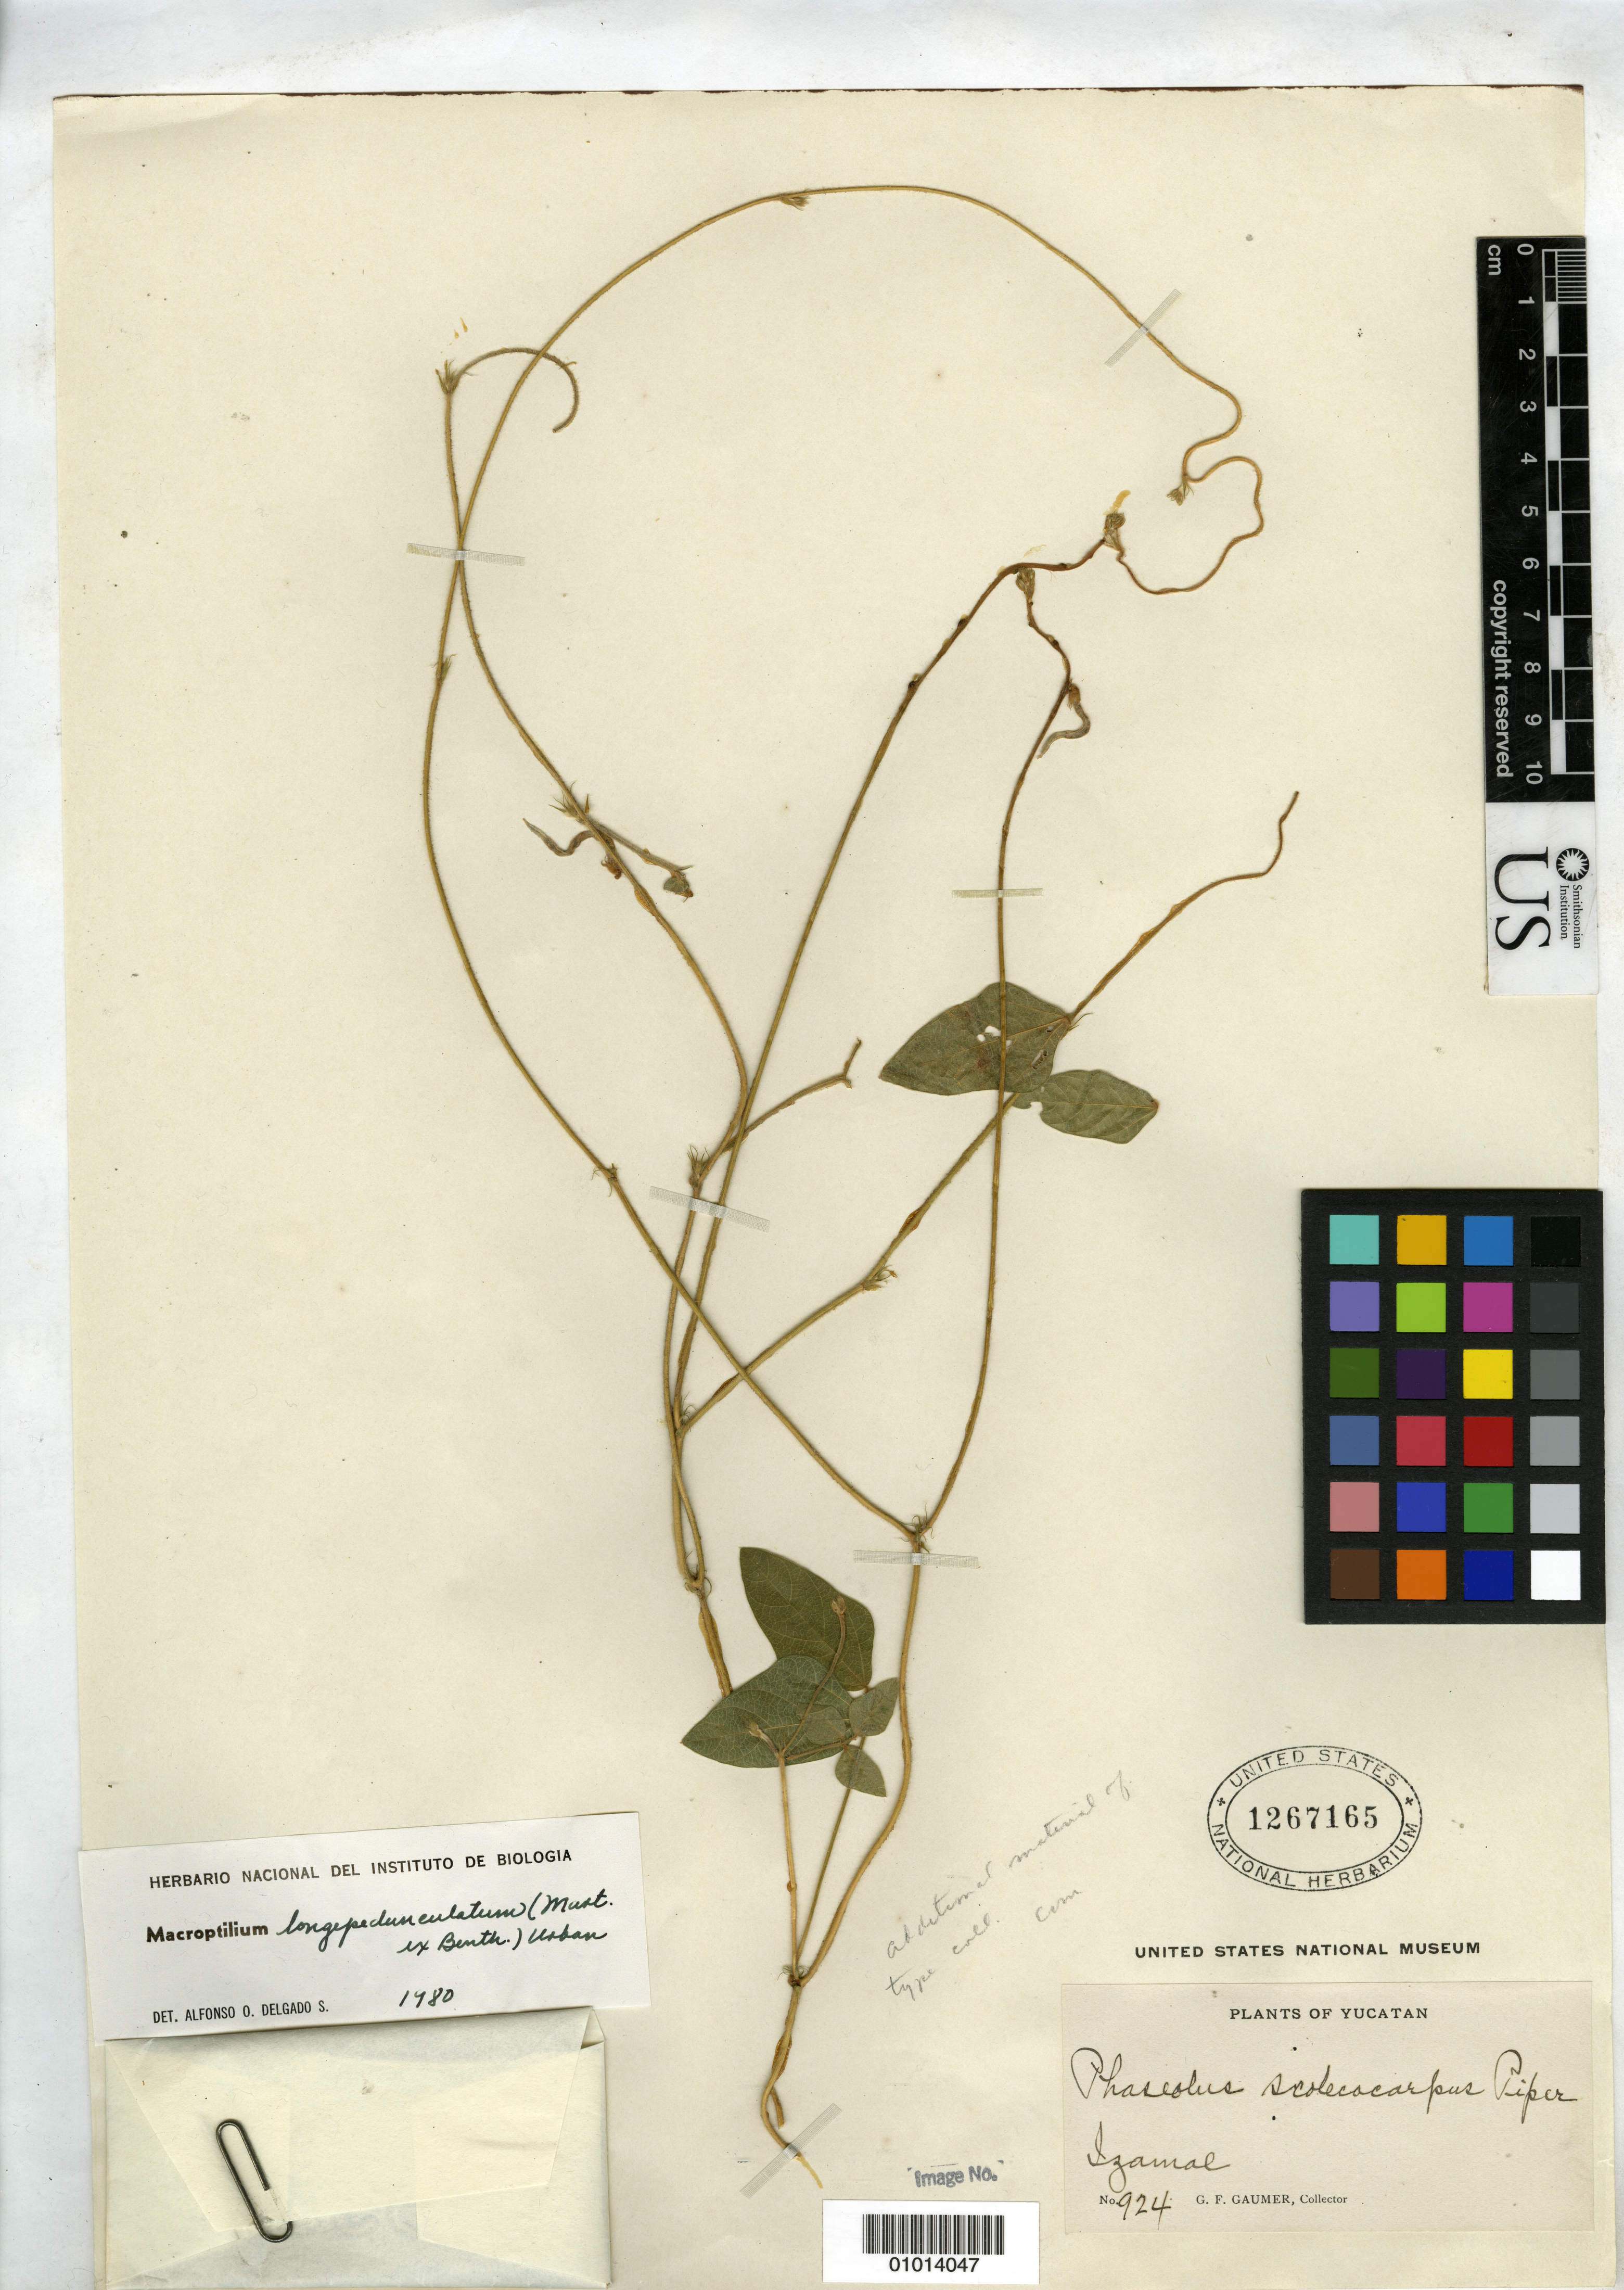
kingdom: Plantae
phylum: Tracheophyta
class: Magnoliopsida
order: Fabales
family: Fabaceae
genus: Phaseolus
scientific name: Phaseolus scolecocarpus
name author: Piper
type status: Isotype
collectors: G. F. Gaumer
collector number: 924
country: Mexico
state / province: Yucatán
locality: Izamal.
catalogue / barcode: US 1267165